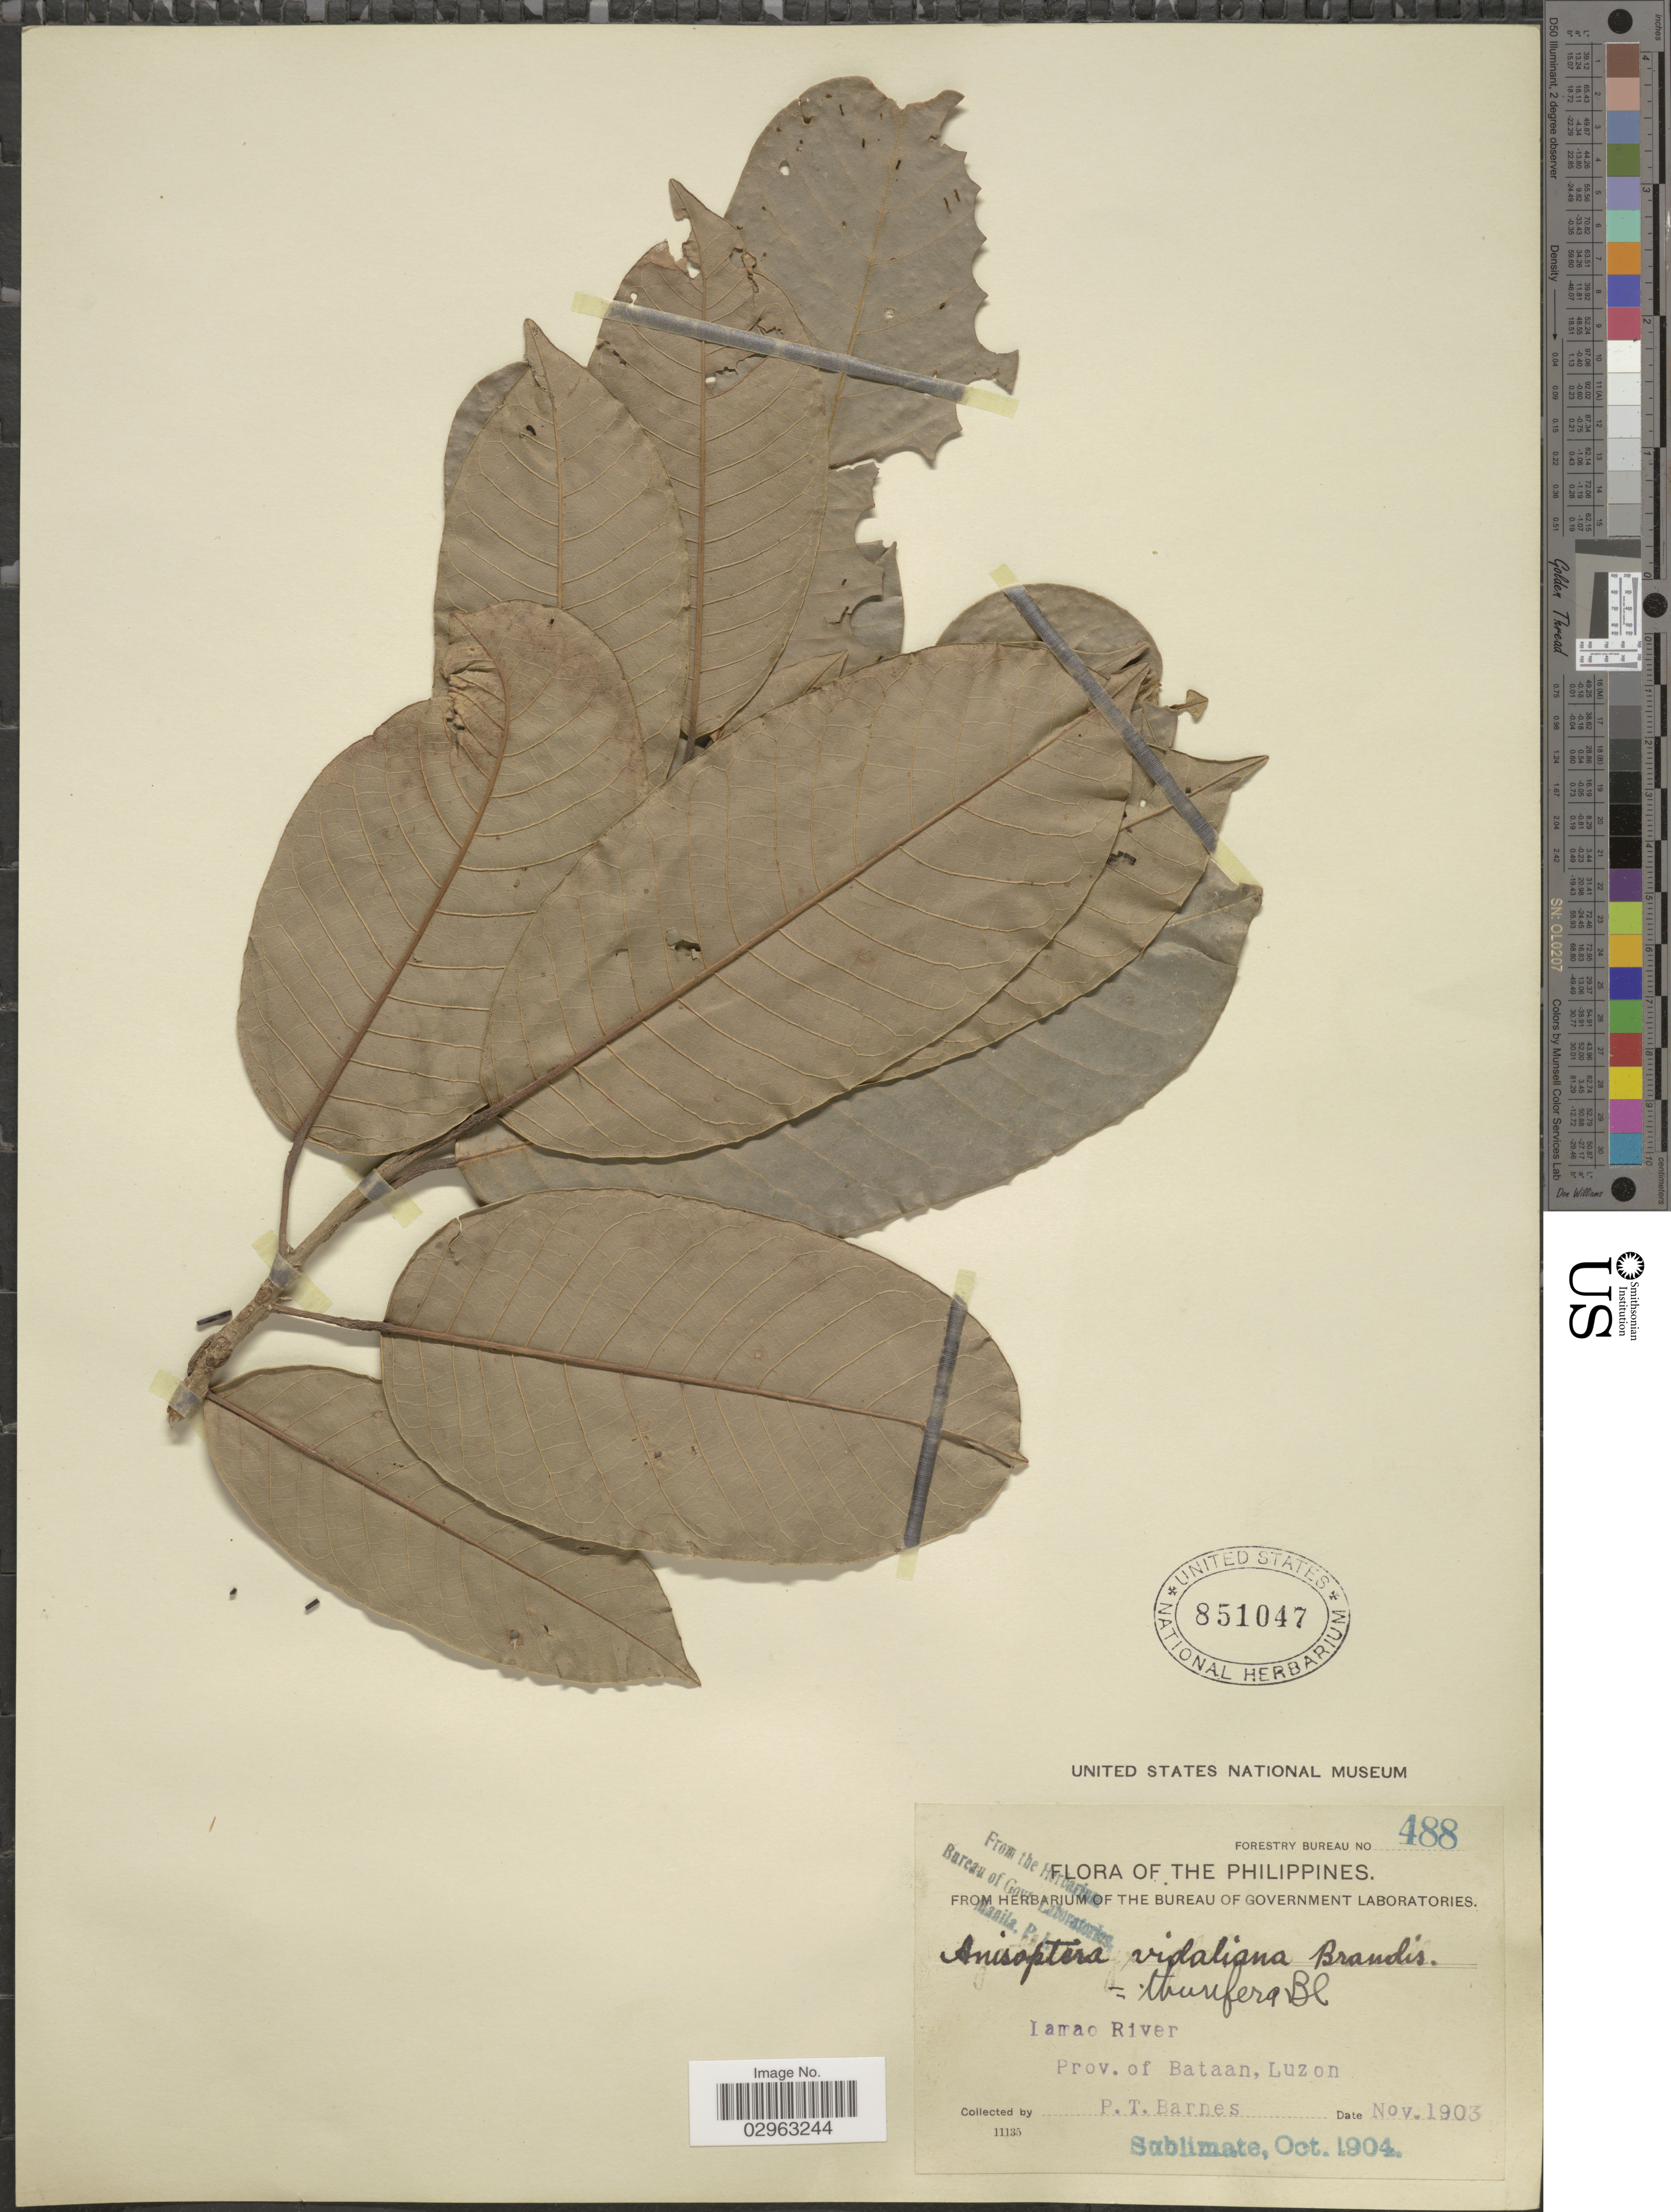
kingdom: Plantae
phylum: Tracheophyta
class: Magnoliopsida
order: Malvales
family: Dipterocarpaceae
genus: Anisoptera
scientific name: Anisoptera thurifera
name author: (Blanco) Blume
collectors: P. Barnes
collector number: Forestry Bureau 488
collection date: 1903-11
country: Philippines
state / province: Central Luzon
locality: Lamao River, Prov. of Bataan, Luzon.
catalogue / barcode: US 851047